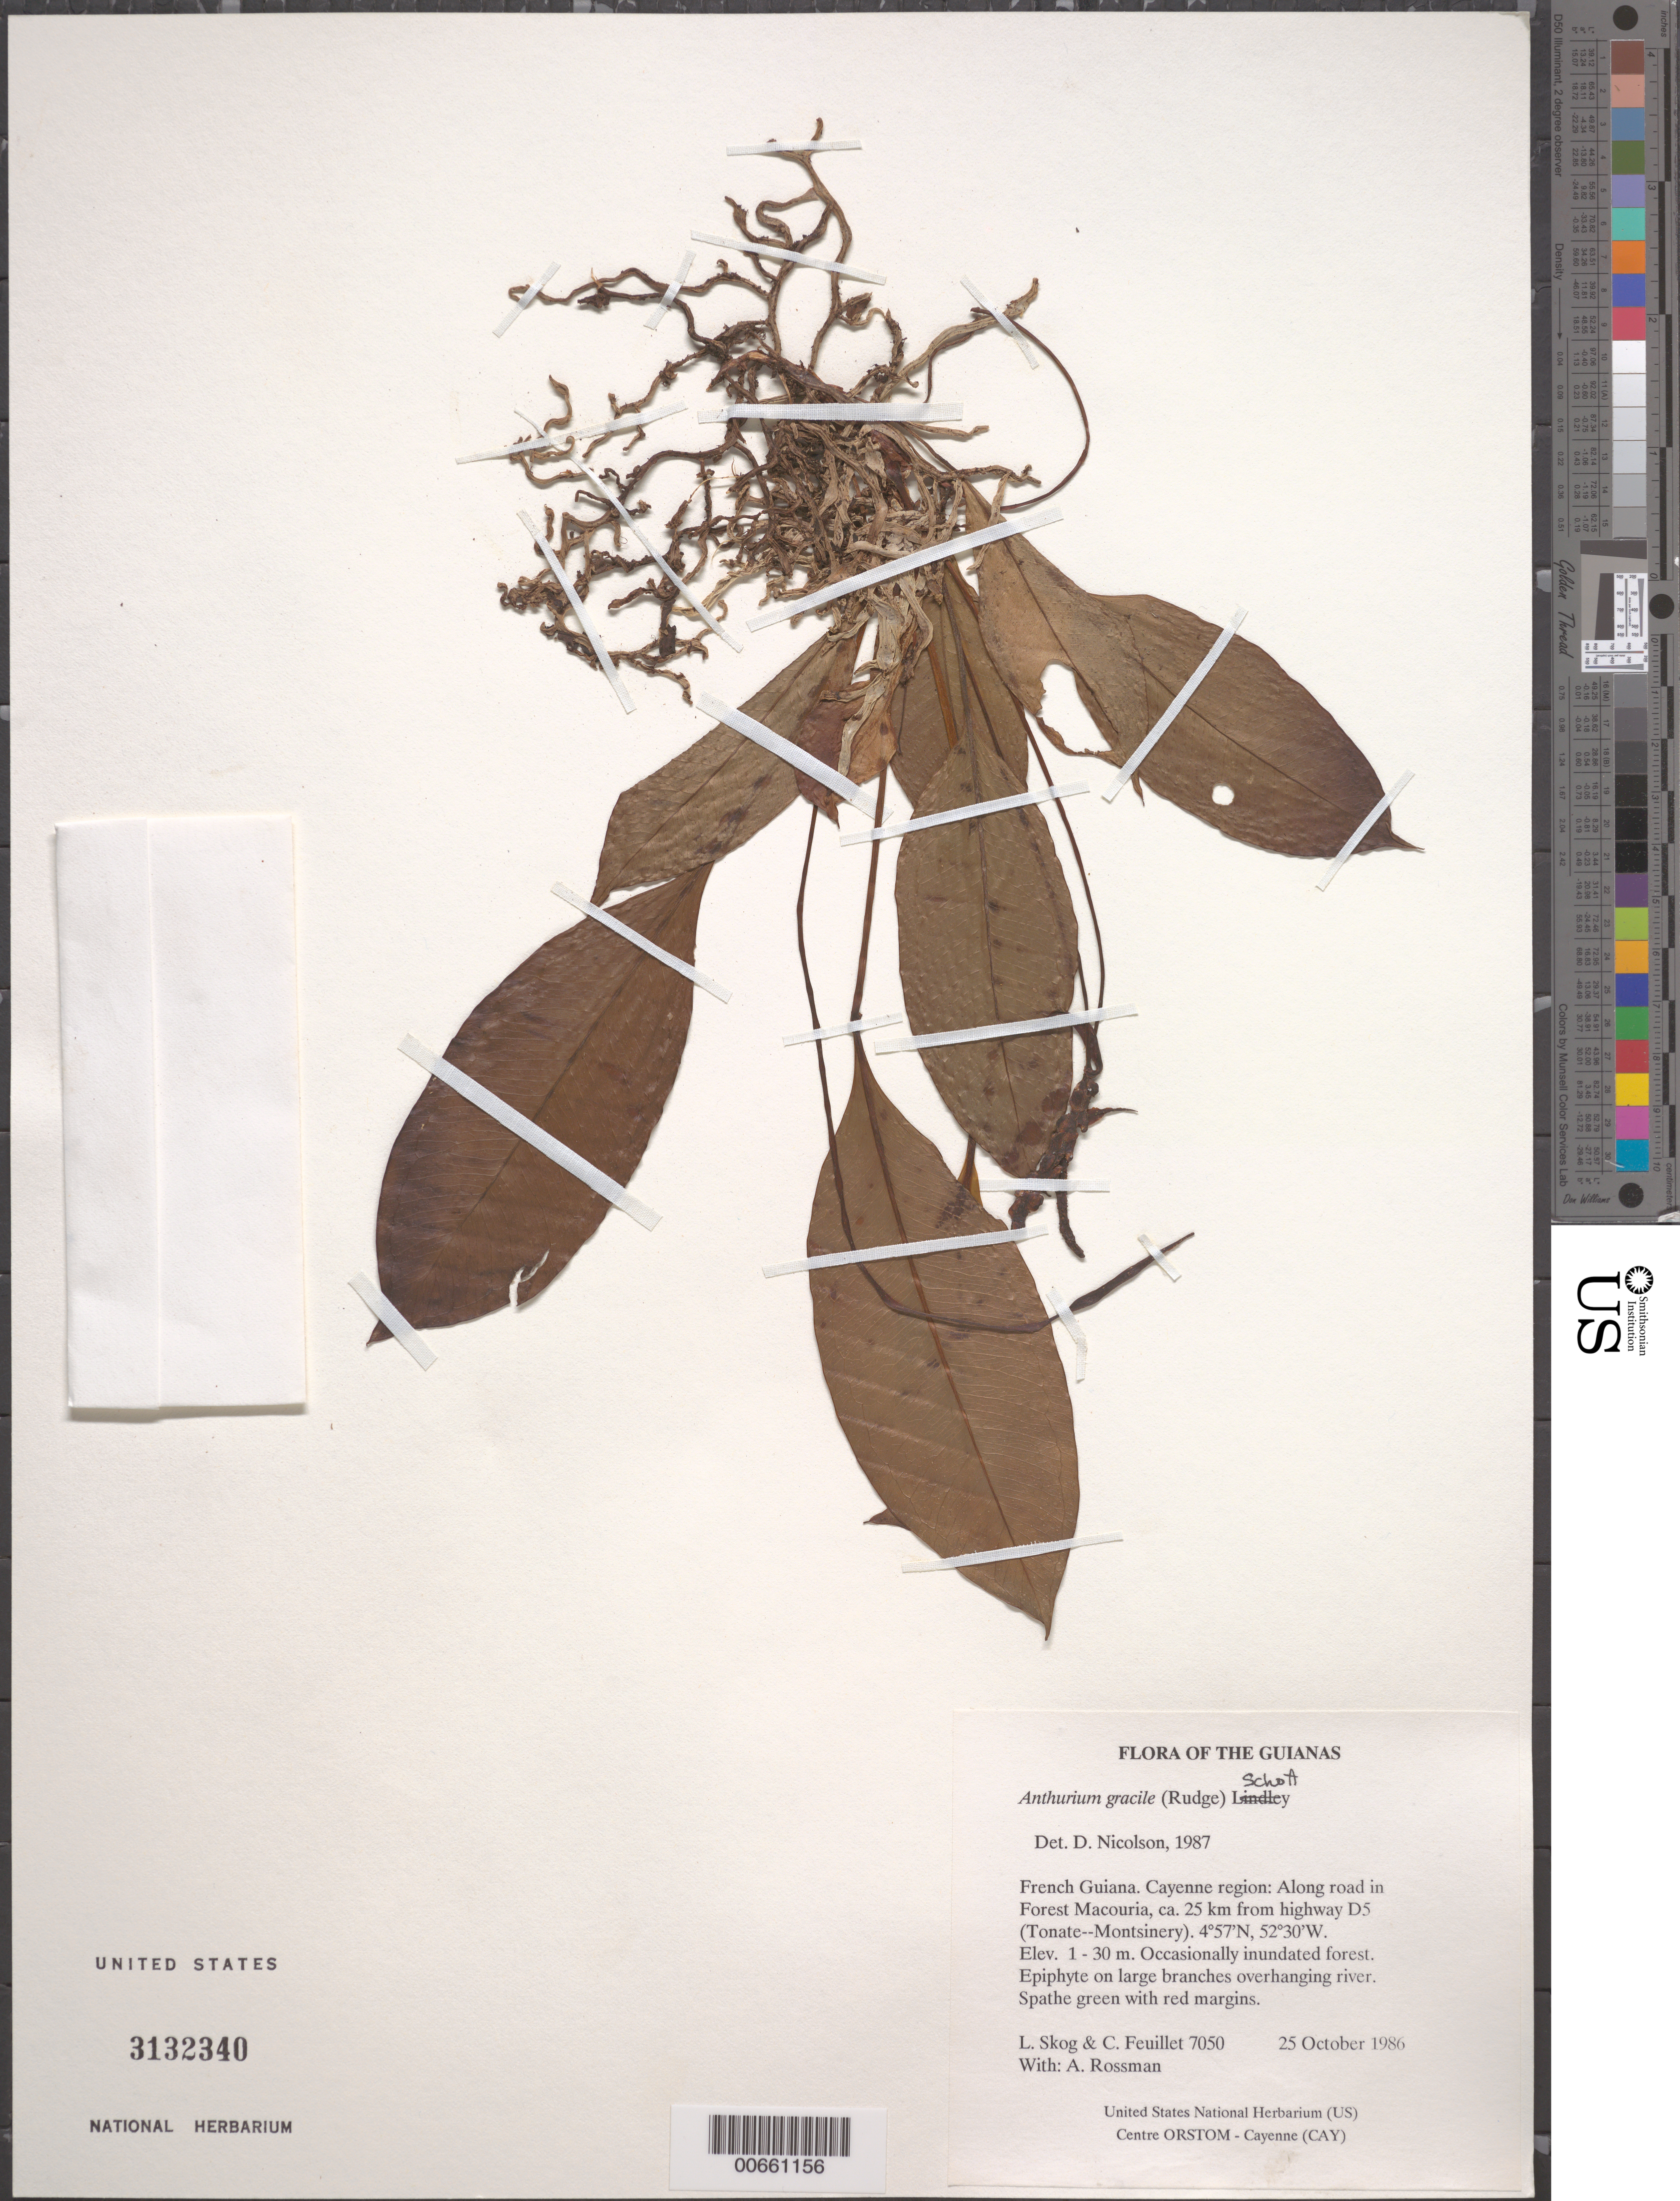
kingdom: Plantae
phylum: Tracheophyta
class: Liliopsida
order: Alismatales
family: Araceae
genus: Anthurium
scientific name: Anthurium gracile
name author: (Rudge) Schott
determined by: Nicolson, Dan H.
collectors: L. E. Skog, C. Feuillet & A. Rossman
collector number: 7050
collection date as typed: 25 October 1986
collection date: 1986-10-25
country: French Guiana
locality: Cayenne. Along road in Forest Macouria, ca. 25 km from highway D5 (Tonate--Montsinery)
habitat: Occasionally inundated forest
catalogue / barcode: US 3132340